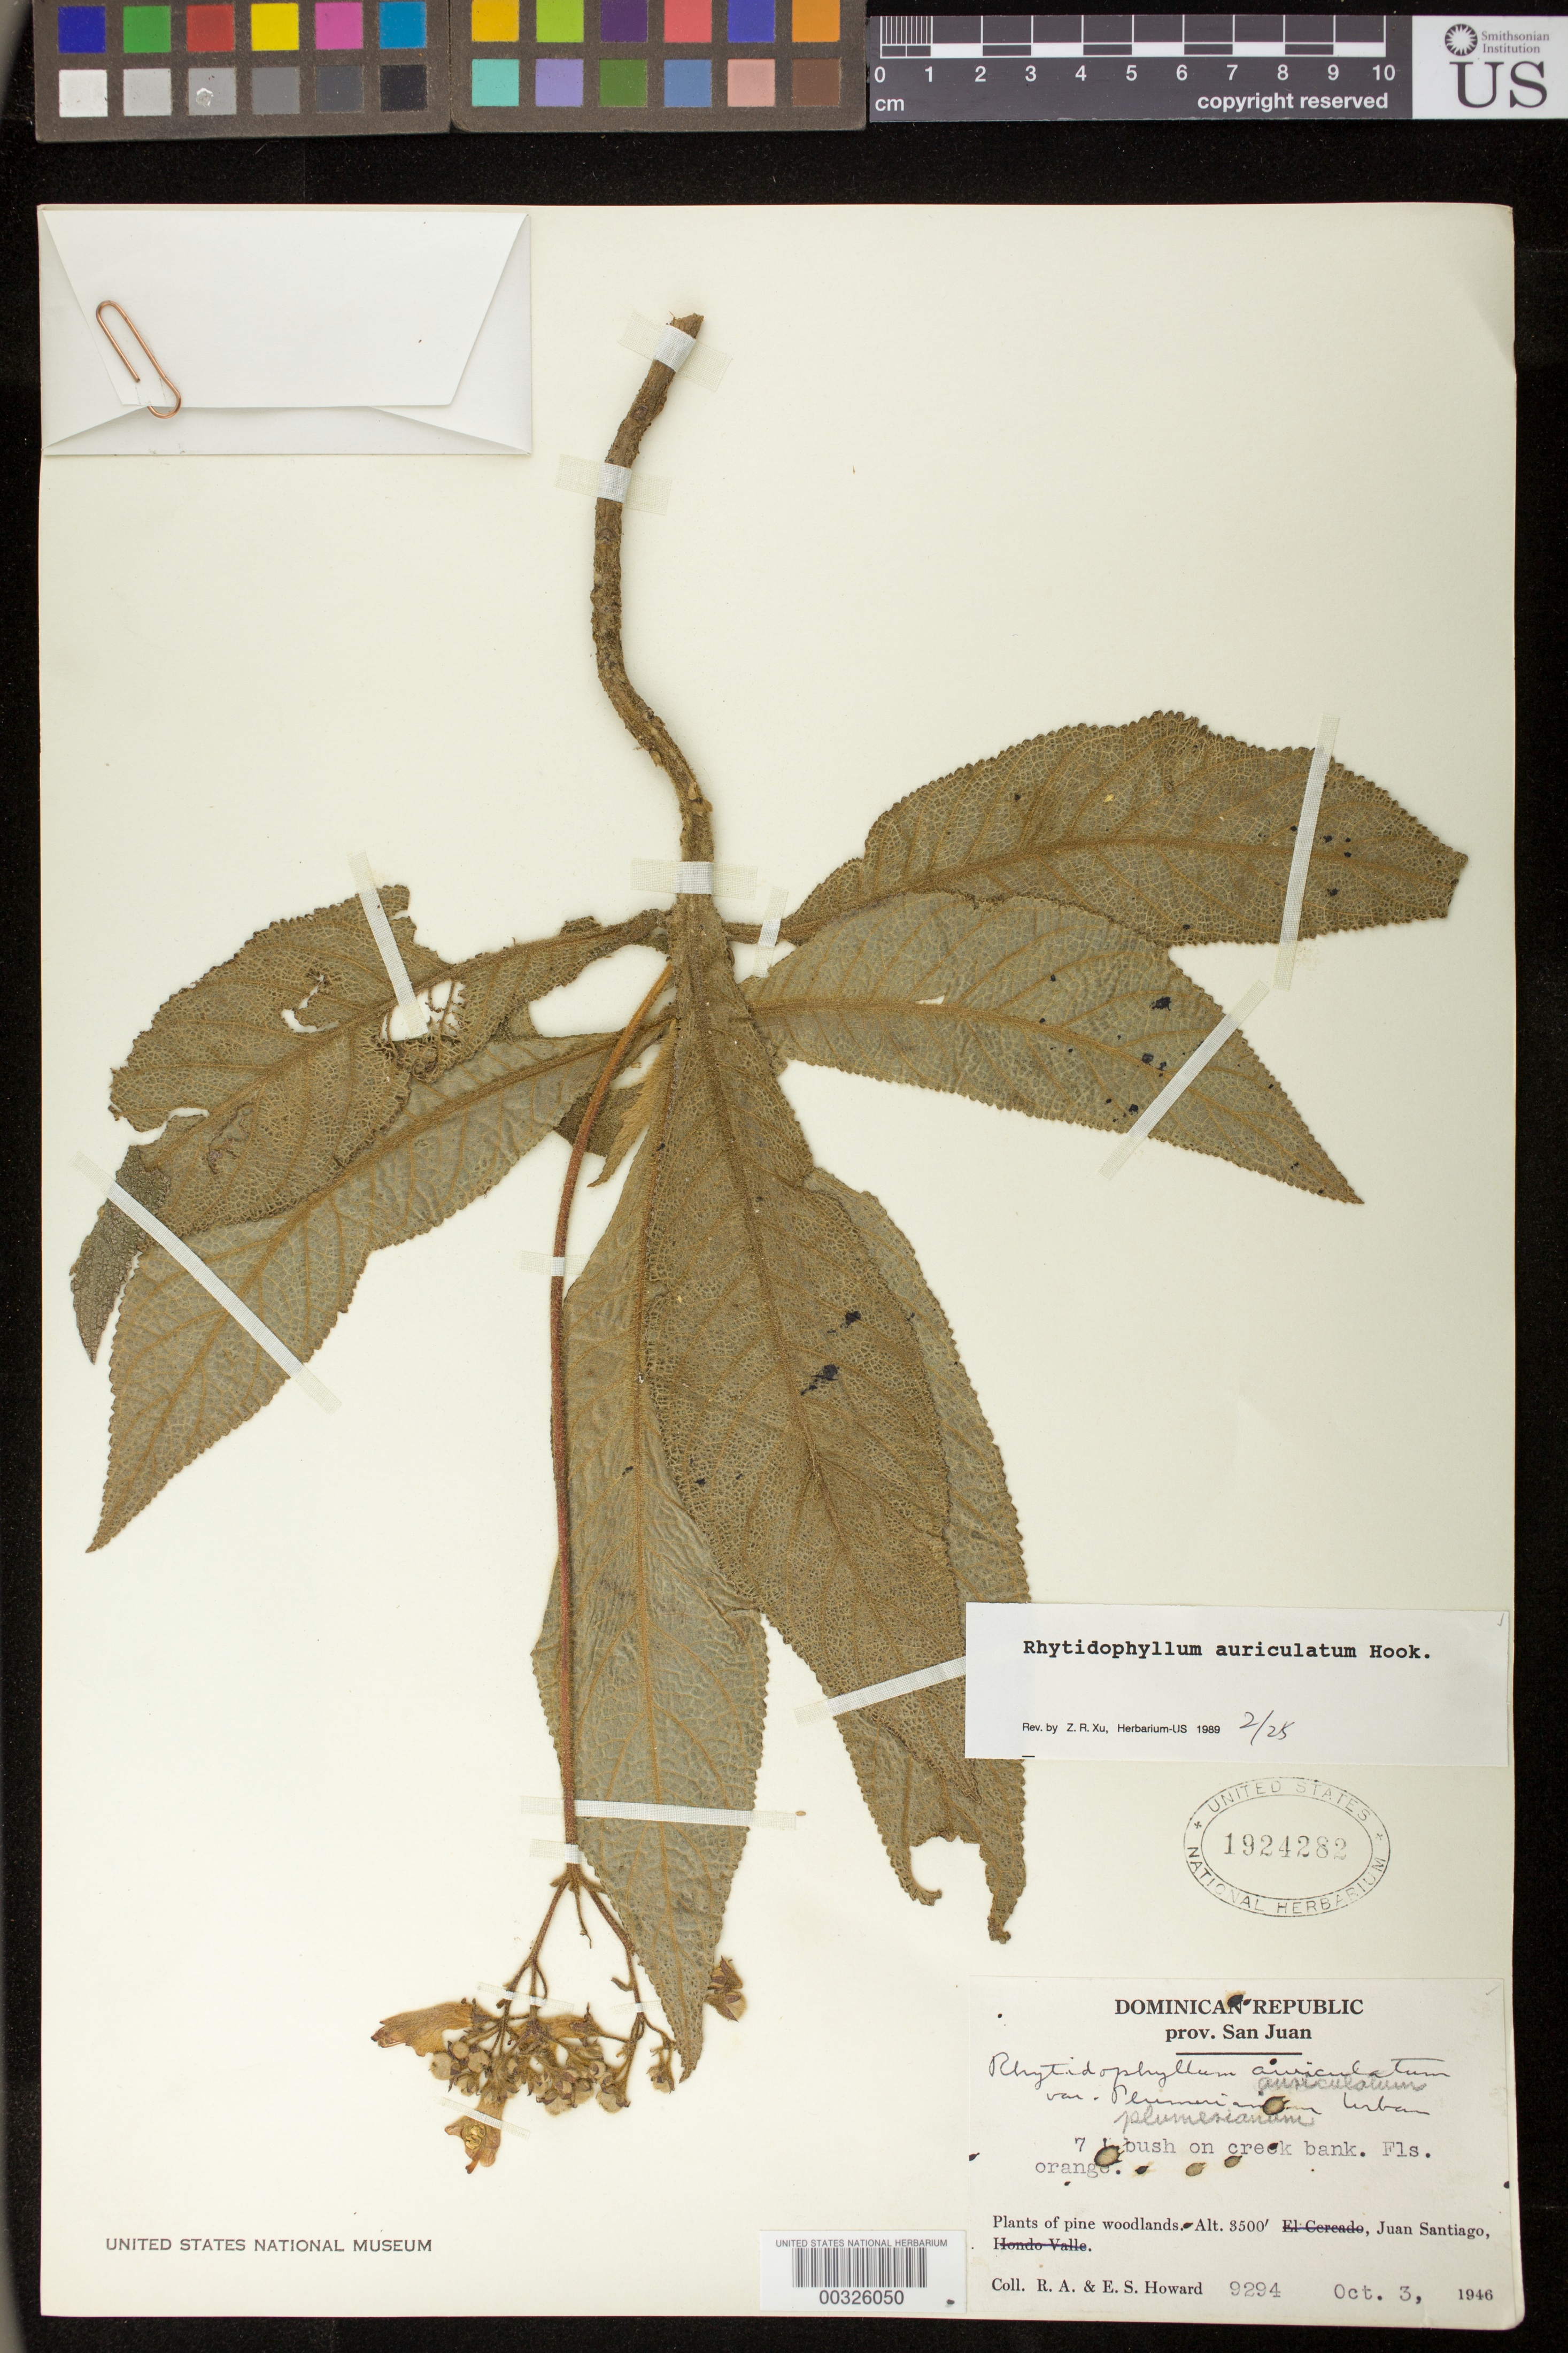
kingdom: Plantae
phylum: Tracheophyta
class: Magnoliopsida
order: Lamiales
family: Gesneriaceae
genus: Rhytidophyllum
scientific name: Rhytidophyllum auriculatum var. angustatum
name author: Urb.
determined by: Skog, Laurence E.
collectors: R. A. Howard & R. Howard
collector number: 9294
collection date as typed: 03 Oct 1946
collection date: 1946-10-03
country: Dominican Republic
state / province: San Juan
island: Hispaniola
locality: Juan Santiago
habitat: Pine woodlands; on creek bank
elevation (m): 1067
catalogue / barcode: US 1924282